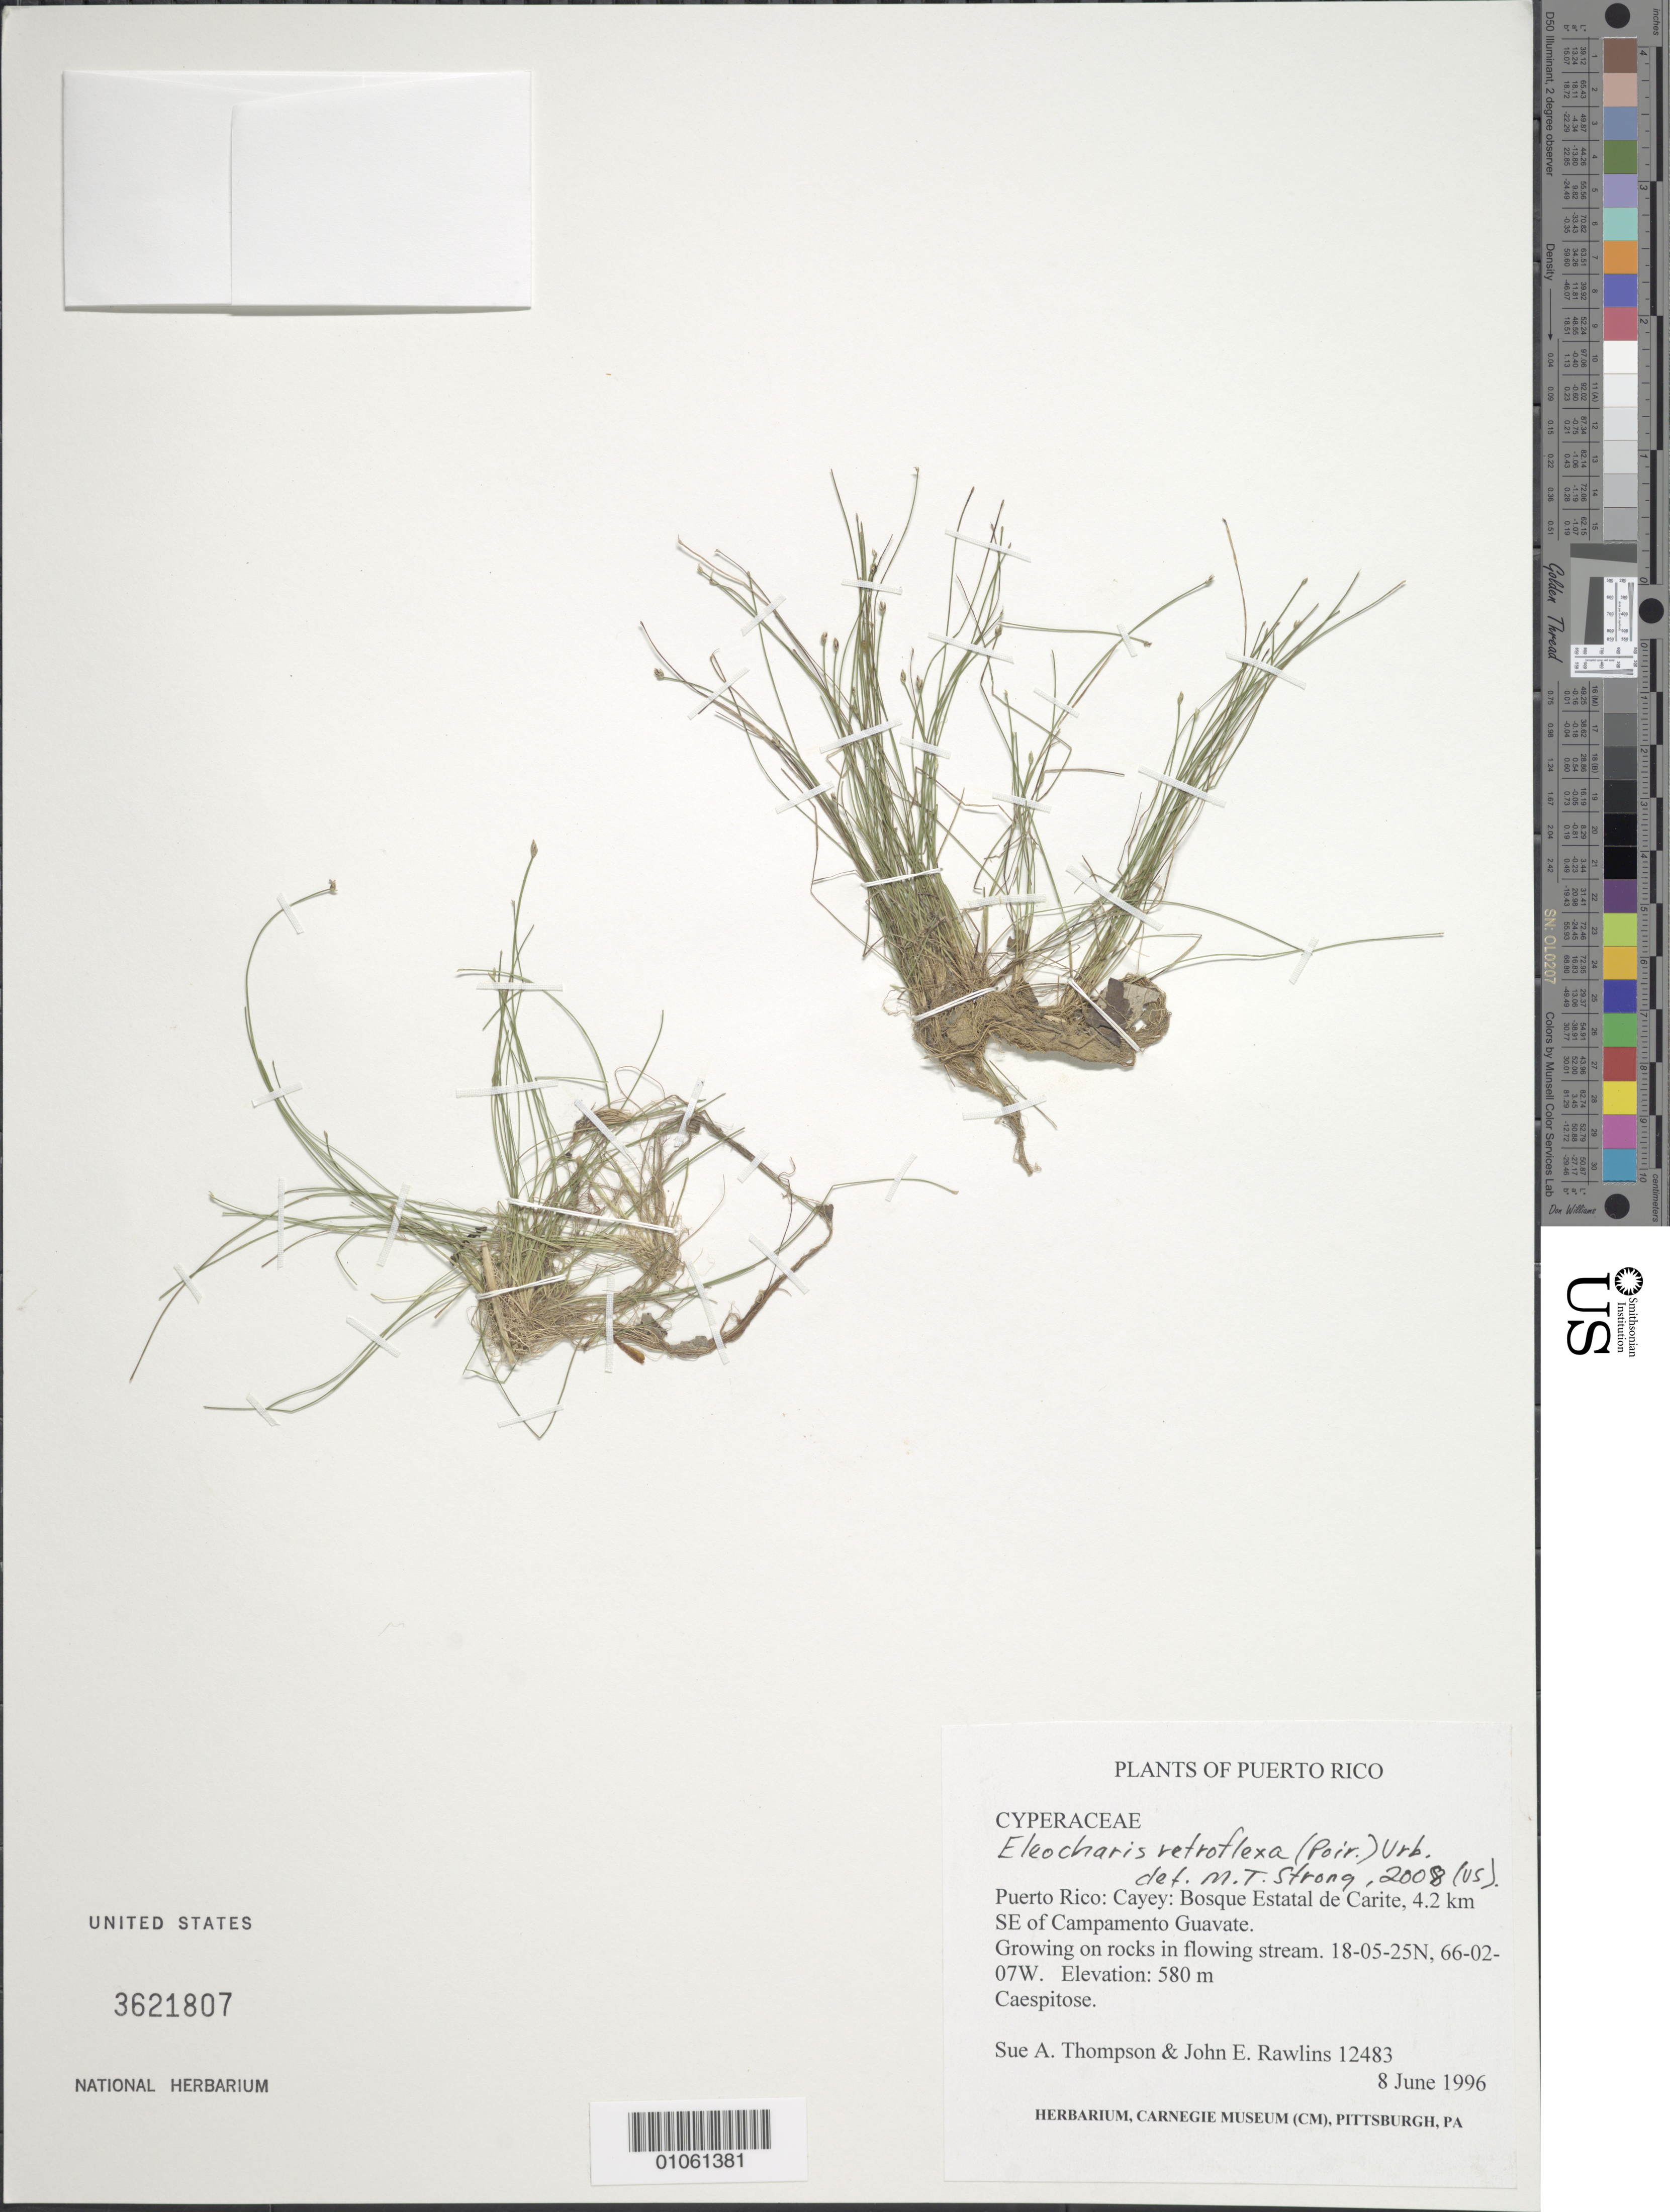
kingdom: Plantae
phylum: Tracheophyta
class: Liliopsida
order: Poales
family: Cyperaceae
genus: Eleocharis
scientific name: Eleocharis retroflexa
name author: (Poir.) Urb.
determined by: Strong, M. T., (US), Smithsonian Institution - National Museum of Natural History (UNITED STATES)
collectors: S. A. Thompson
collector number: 12483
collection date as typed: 08 Jun 1996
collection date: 1996-06-08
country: Puerto Rico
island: Puerto Rico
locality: Cayey; Bosque Estatal de Carite, 4.2 km SE of Campamento Guavate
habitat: Growing on rocks in flowing stream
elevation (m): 580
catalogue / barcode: US 3621807